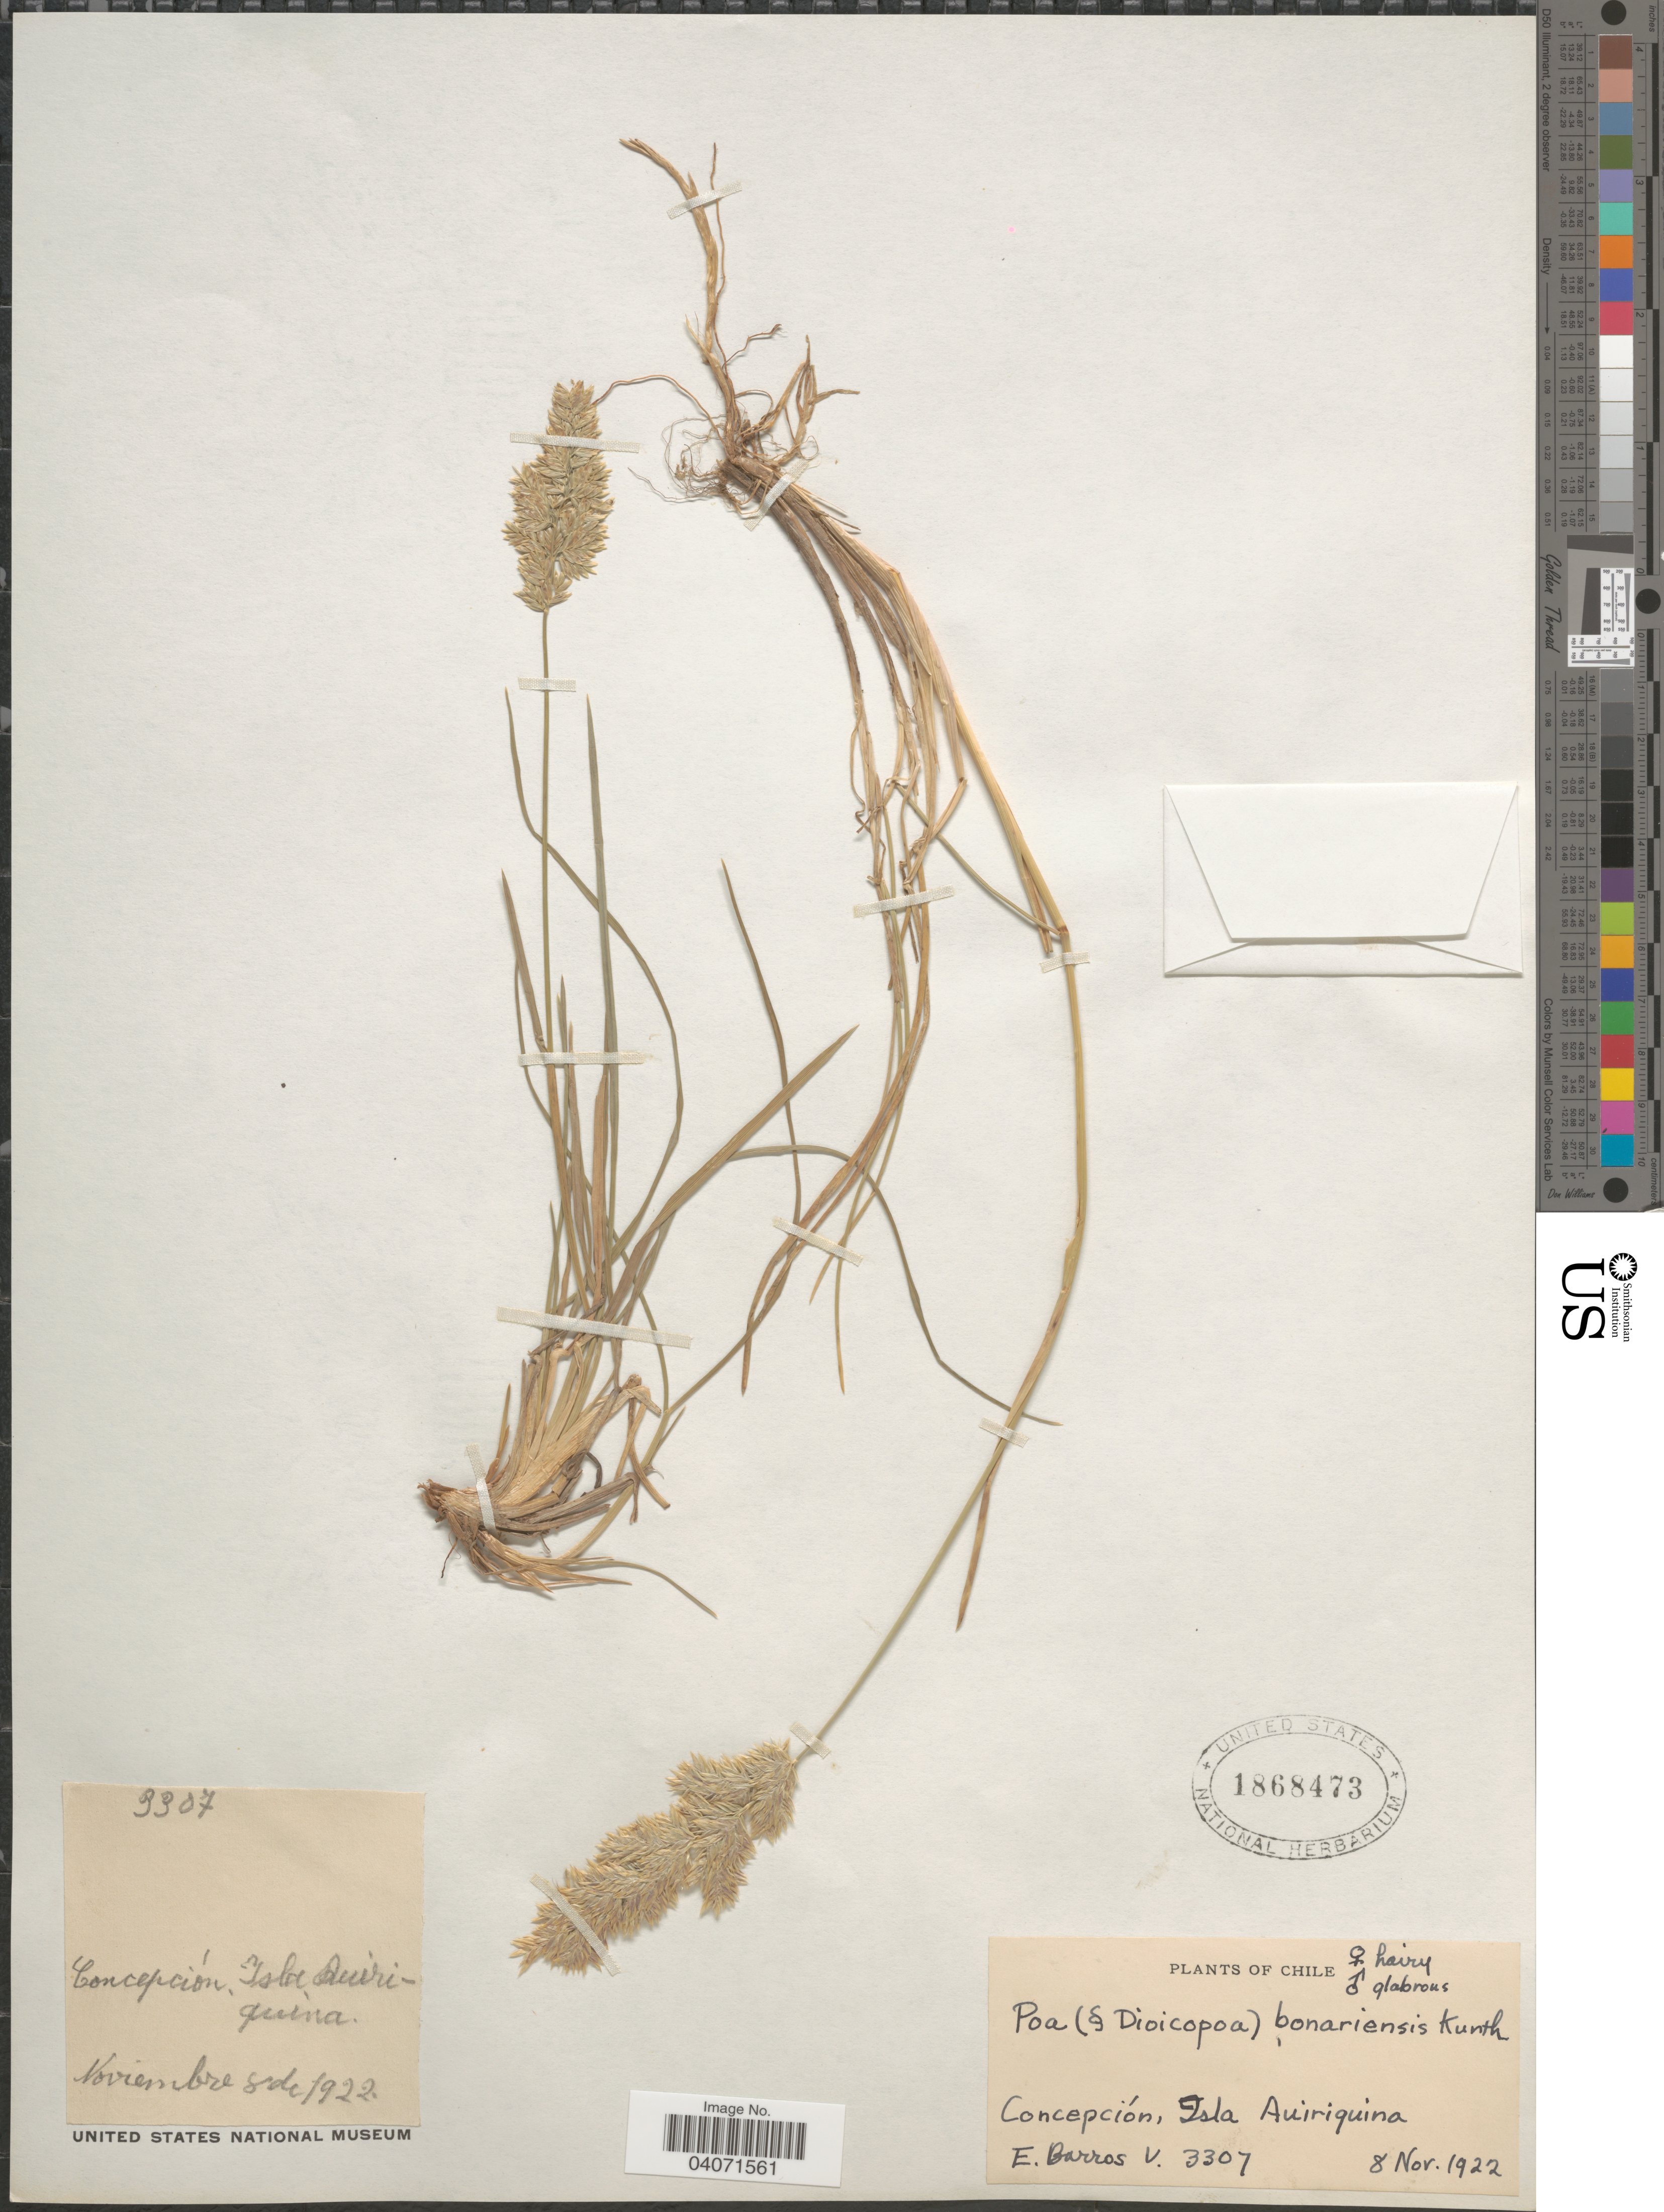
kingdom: Plantae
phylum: Tracheophyta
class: Liliopsida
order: Poales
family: Poaceae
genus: Poa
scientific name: Poa sp.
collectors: E. Barros V.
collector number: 3307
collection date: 1922-11-08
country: Chile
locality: Concepción, Isla Auiriquina.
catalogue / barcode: US 1868473